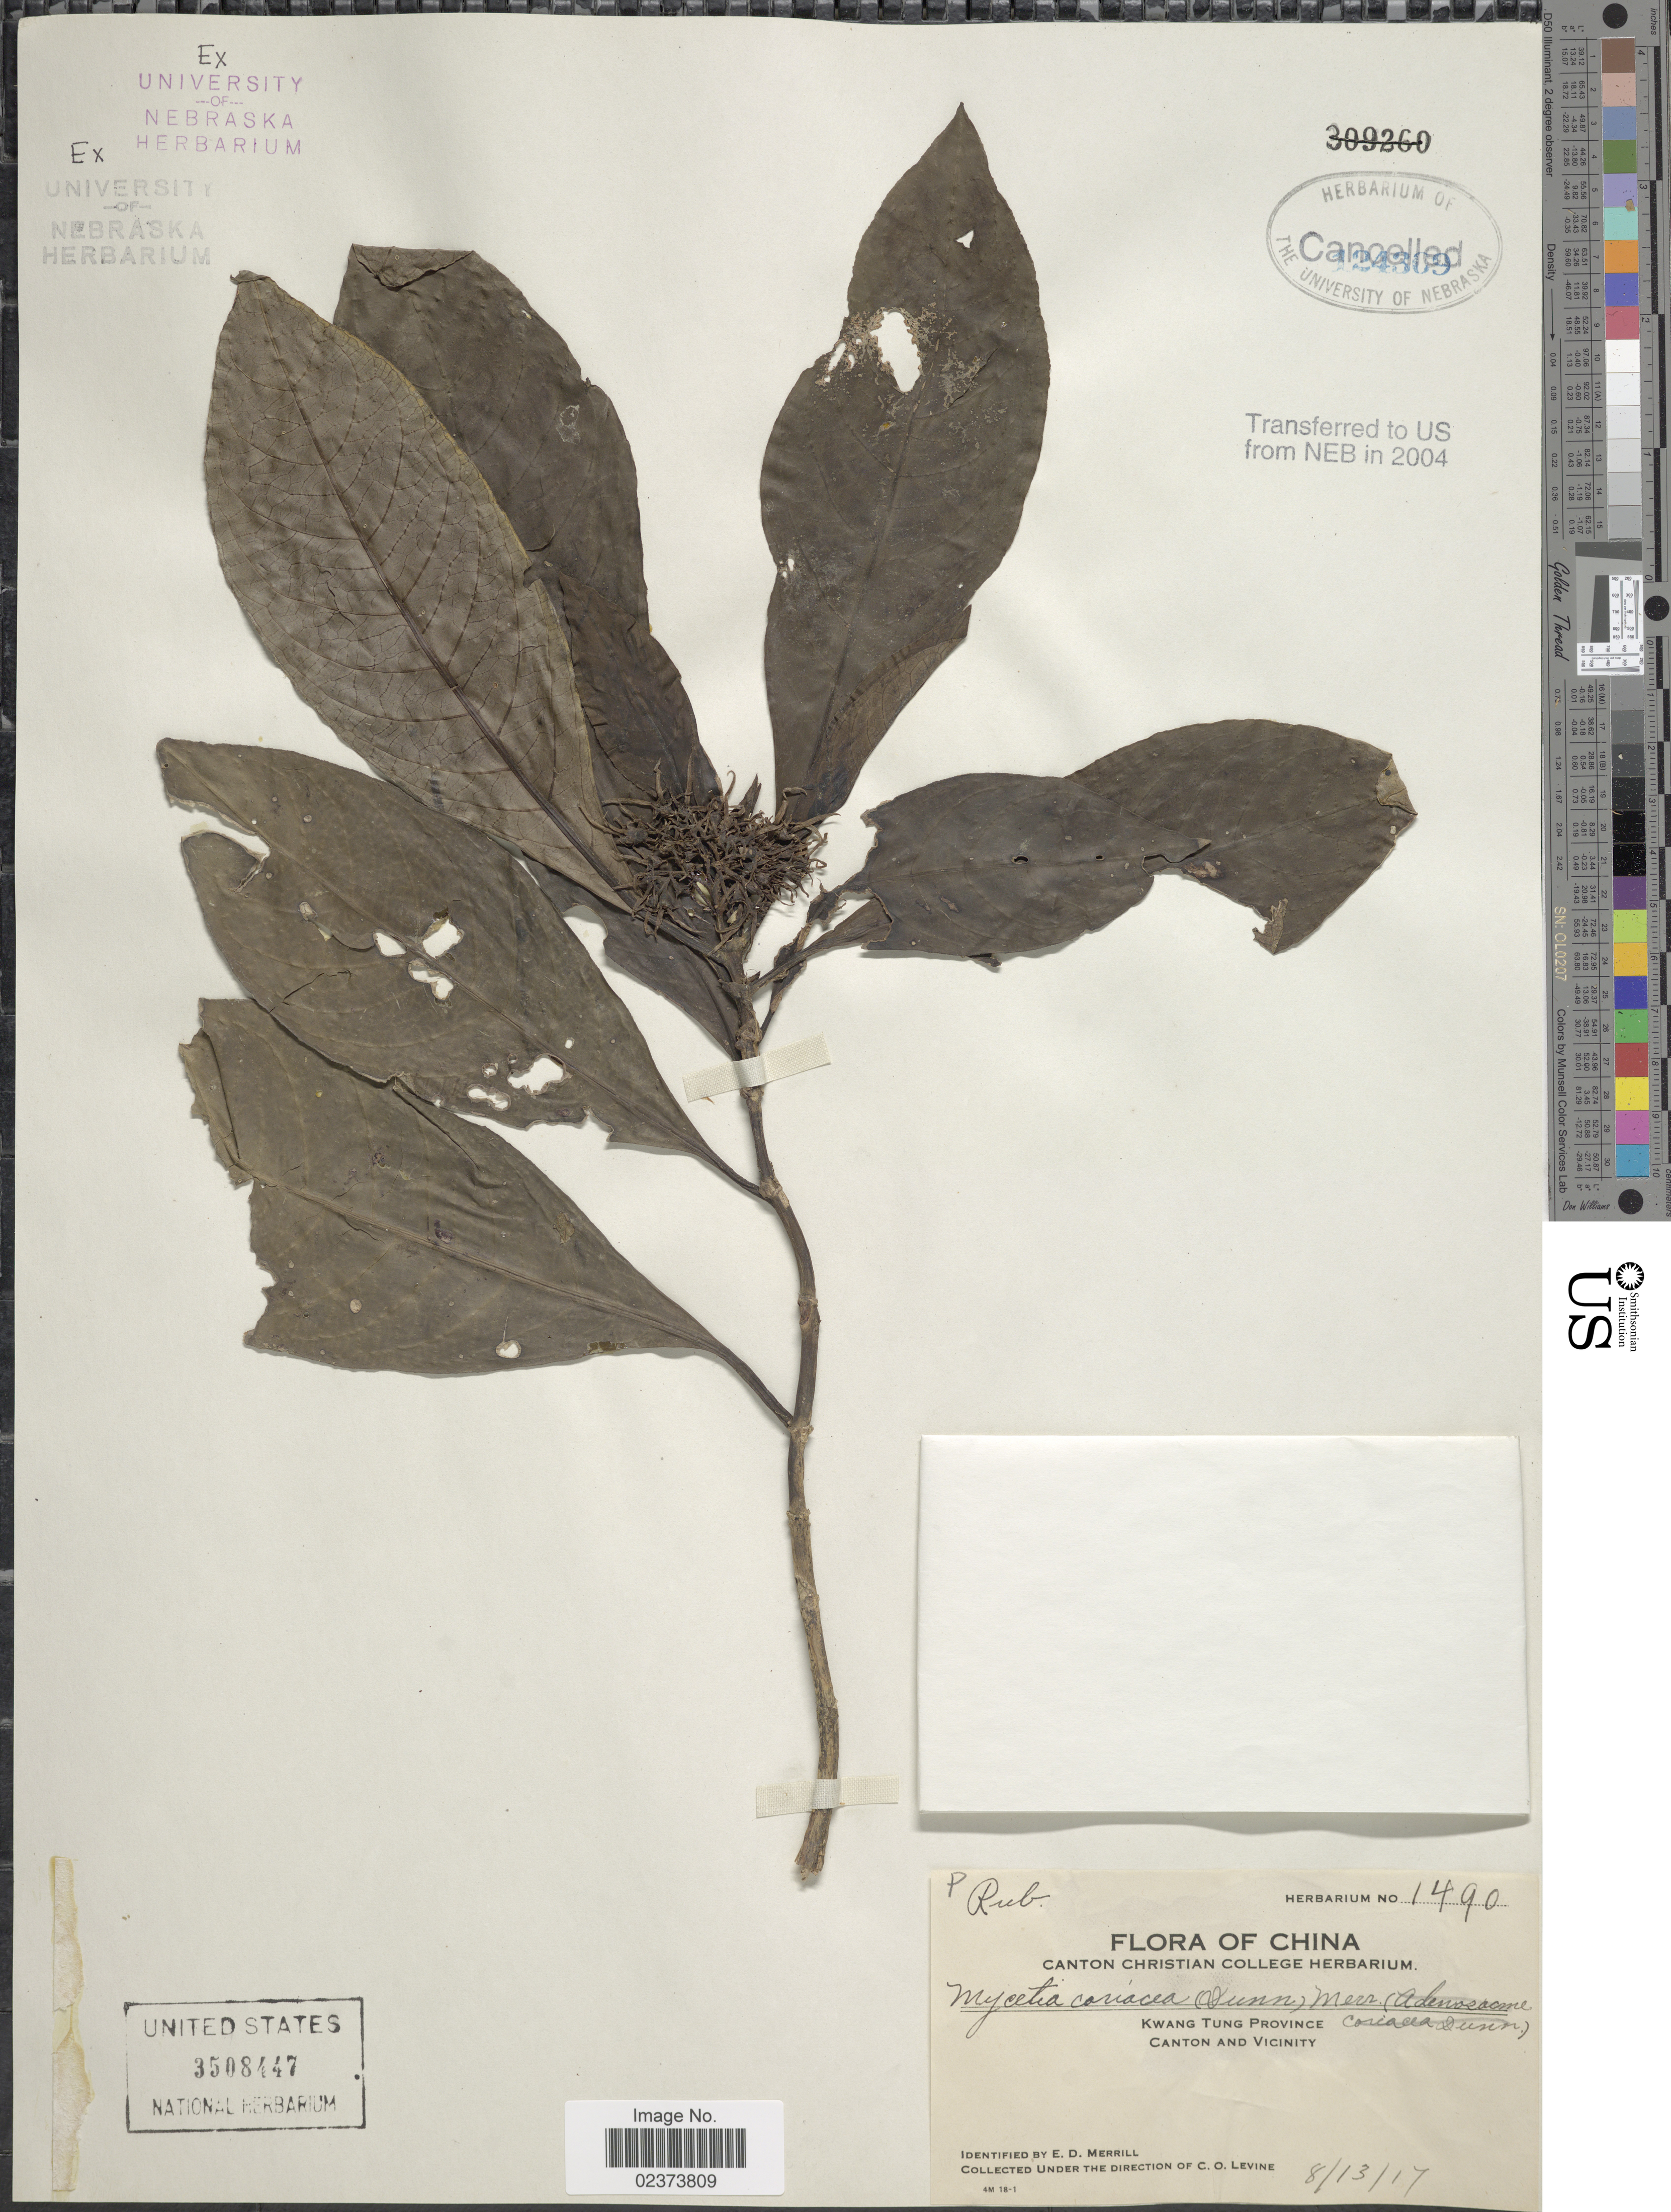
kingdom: Plantae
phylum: Tracheophyta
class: Magnoliopsida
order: Gentianales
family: Rubiaceae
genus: Mycetia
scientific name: Mycetia coriacea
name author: (Dunn) Merr.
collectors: C. O. Levine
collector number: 1490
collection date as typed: Transcribed d/m/y: 13/8/17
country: China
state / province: Guangdong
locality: Kwang Tung Province, Canton and Vicinity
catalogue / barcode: US 3508447